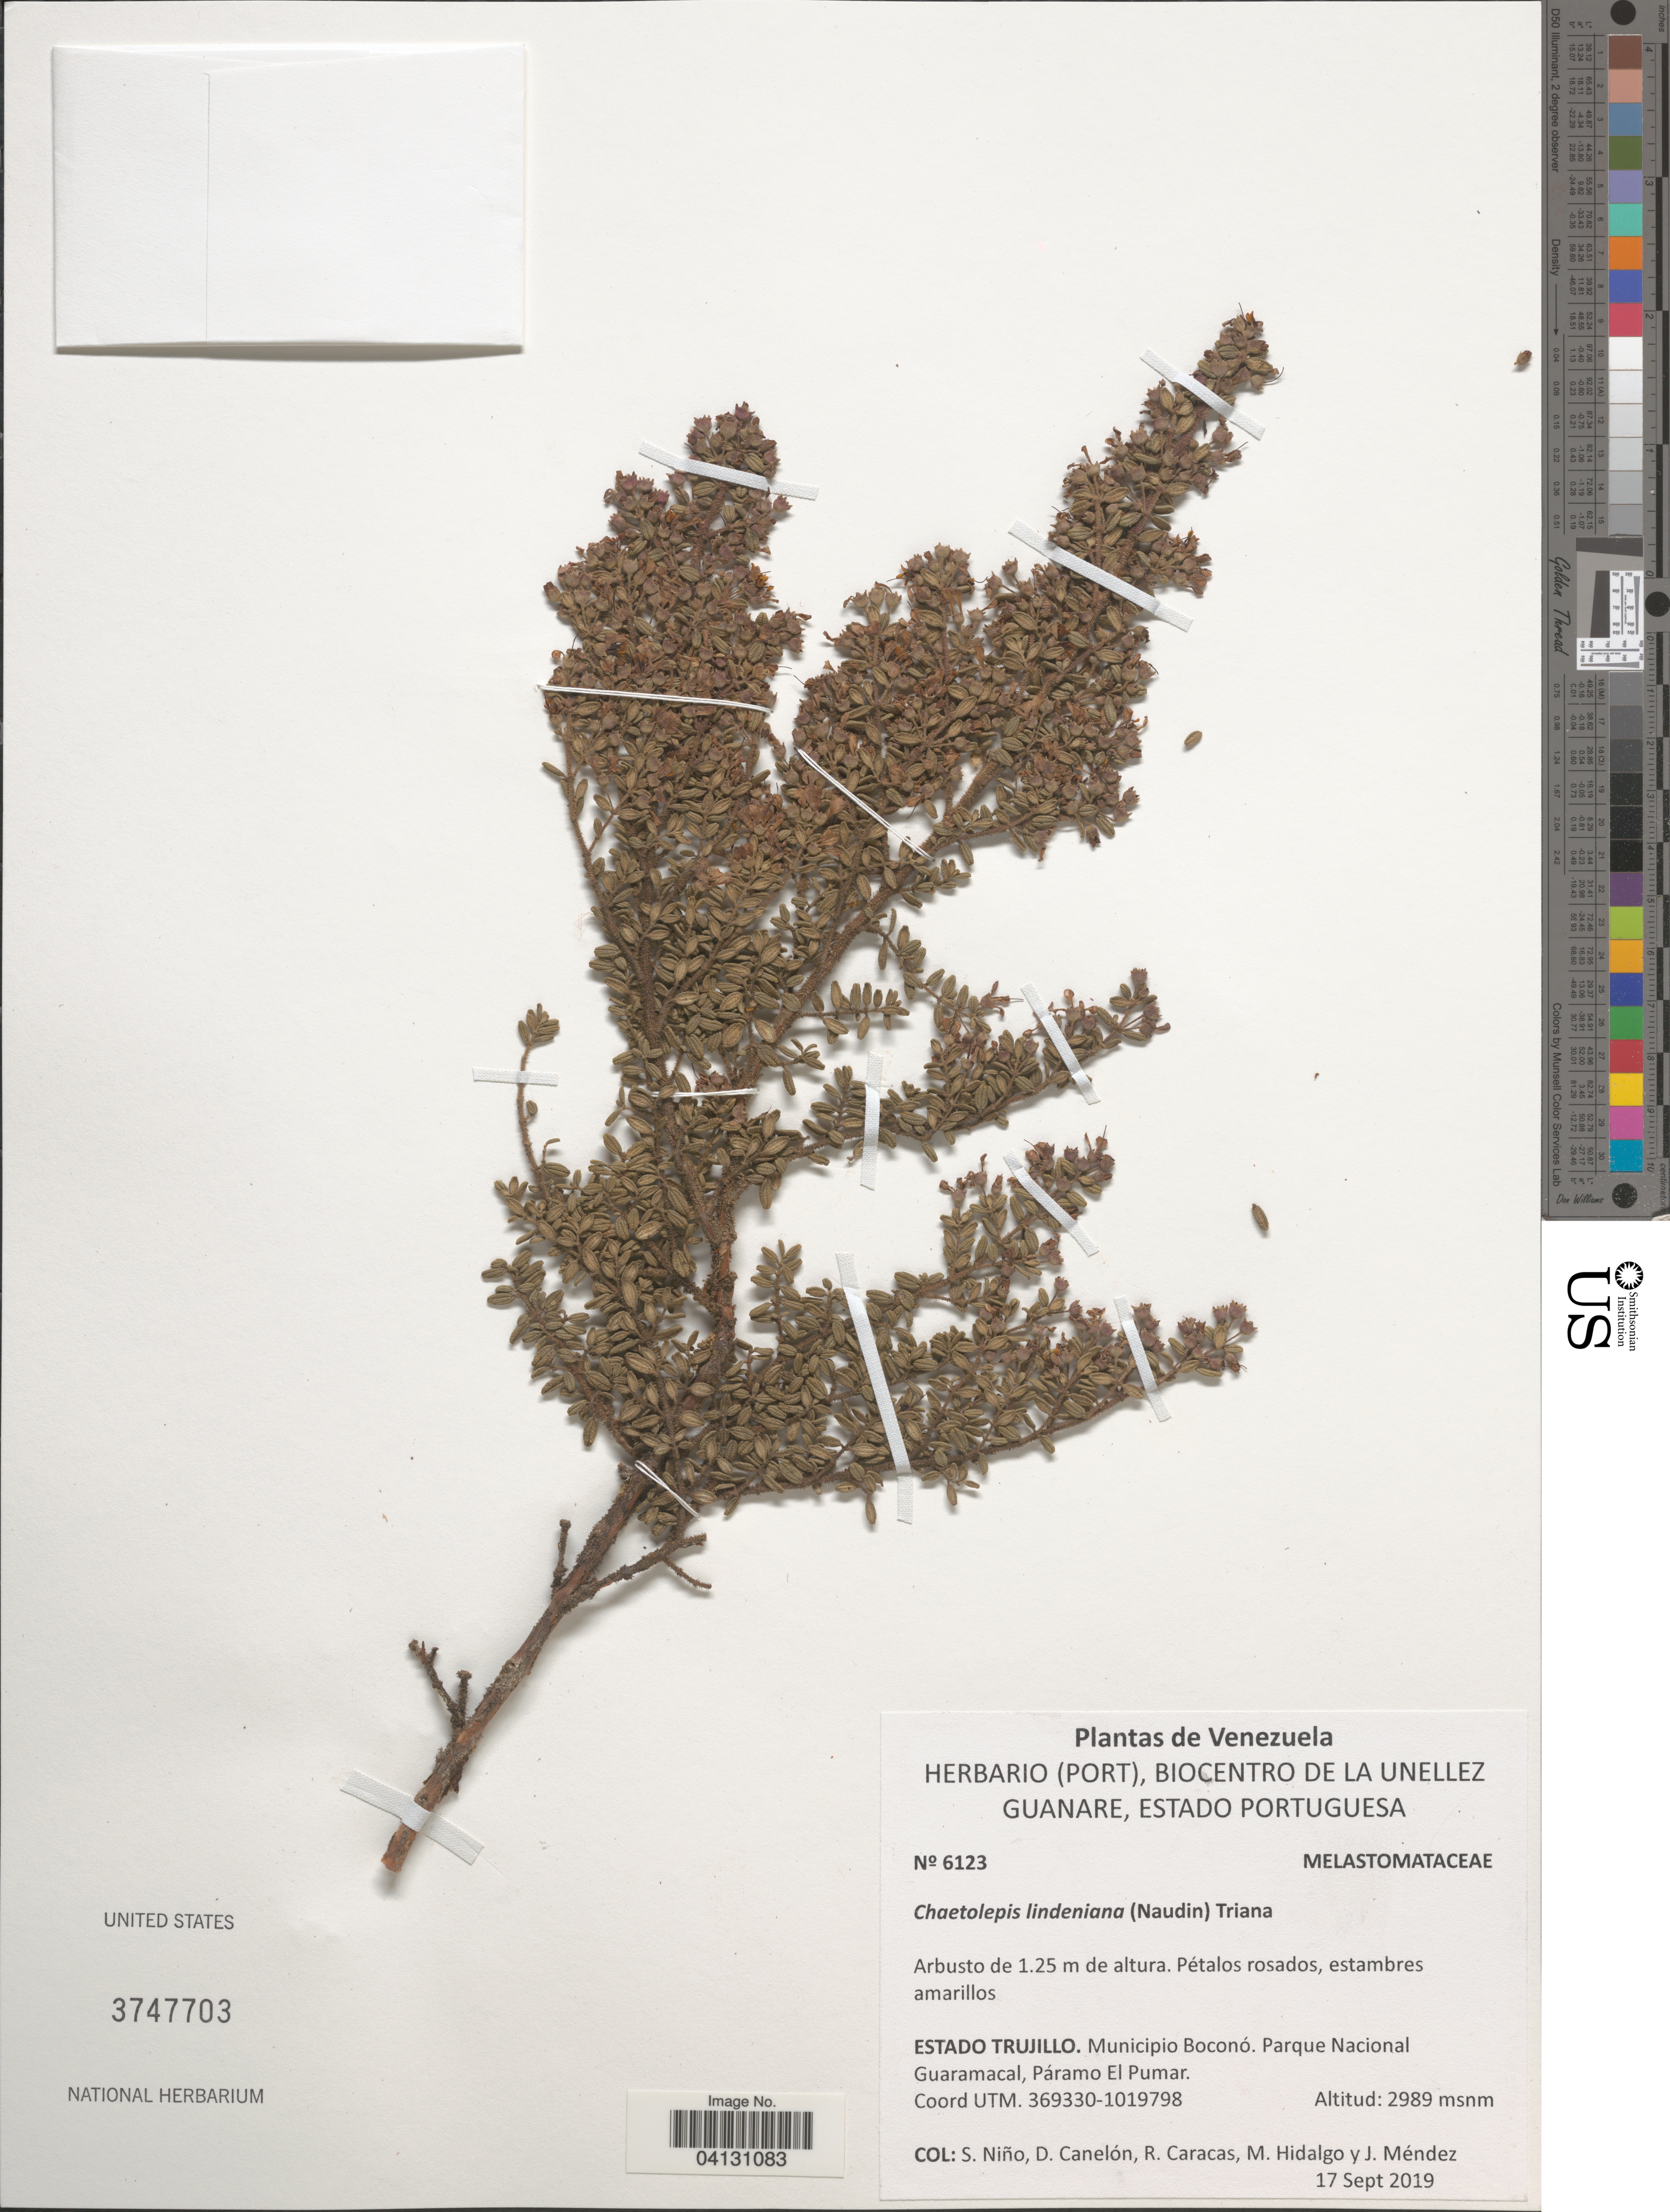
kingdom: Plantae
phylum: Tracheophyta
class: Magnoliopsida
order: Myrtales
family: Melastomataceae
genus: Chaetolepis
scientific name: Chaetolepis lindeniana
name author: (Naudin) Triana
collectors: S. M. Niño, D. Canelón, R. Caracas, M. Hidalgo & J. Mendez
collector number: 6123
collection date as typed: Transcribed d/m/y: 17/9/2019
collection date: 2019-09-17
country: Venezuela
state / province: Trujillo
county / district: Boconó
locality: Parque Nacional Guaramacal, Páramo El Pumar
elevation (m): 2989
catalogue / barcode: US 3747703